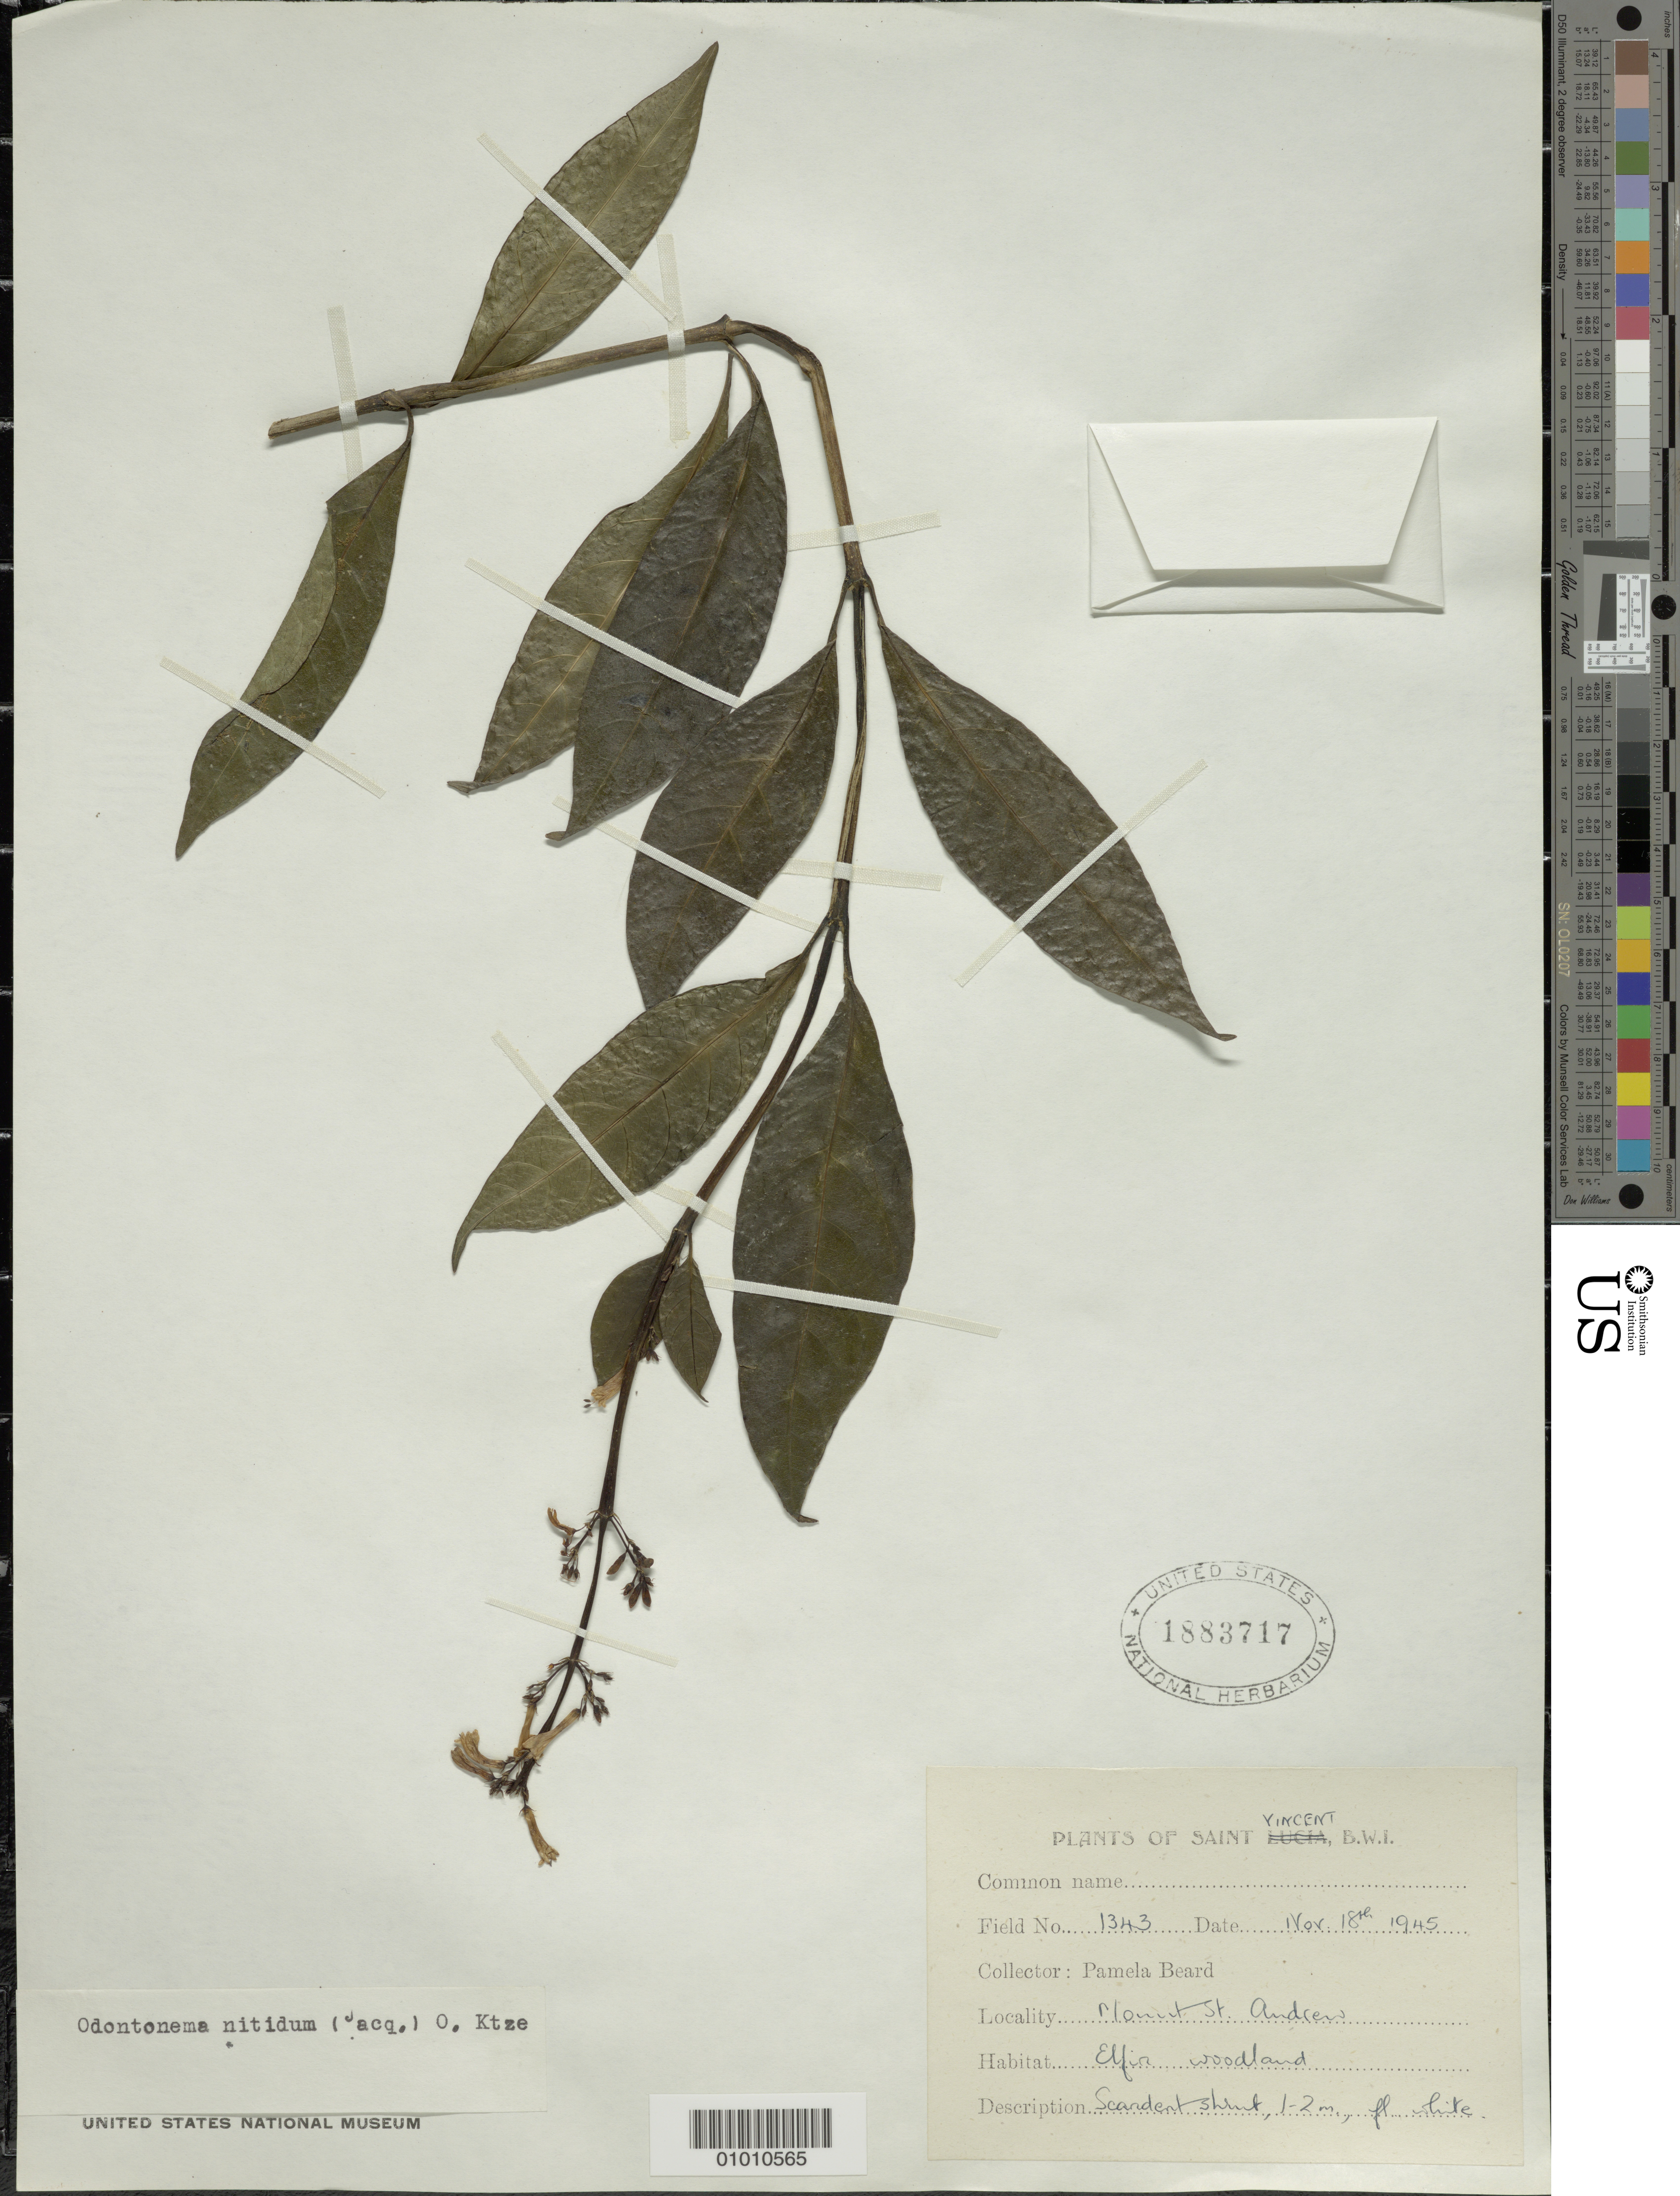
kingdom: Plantae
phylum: Tracheophyta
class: Magnoliopsida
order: Lamiales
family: Acanthaceae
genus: Odontonema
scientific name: Odontonema nitidum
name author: (Jacq.) Kuntze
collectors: P. Beard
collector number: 1343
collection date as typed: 18 Nov 1945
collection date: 1945-11-18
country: St. Vincent - Grenadines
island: St. Vincent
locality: Mont St. Andrew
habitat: Elfin woodland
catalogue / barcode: US 1883717